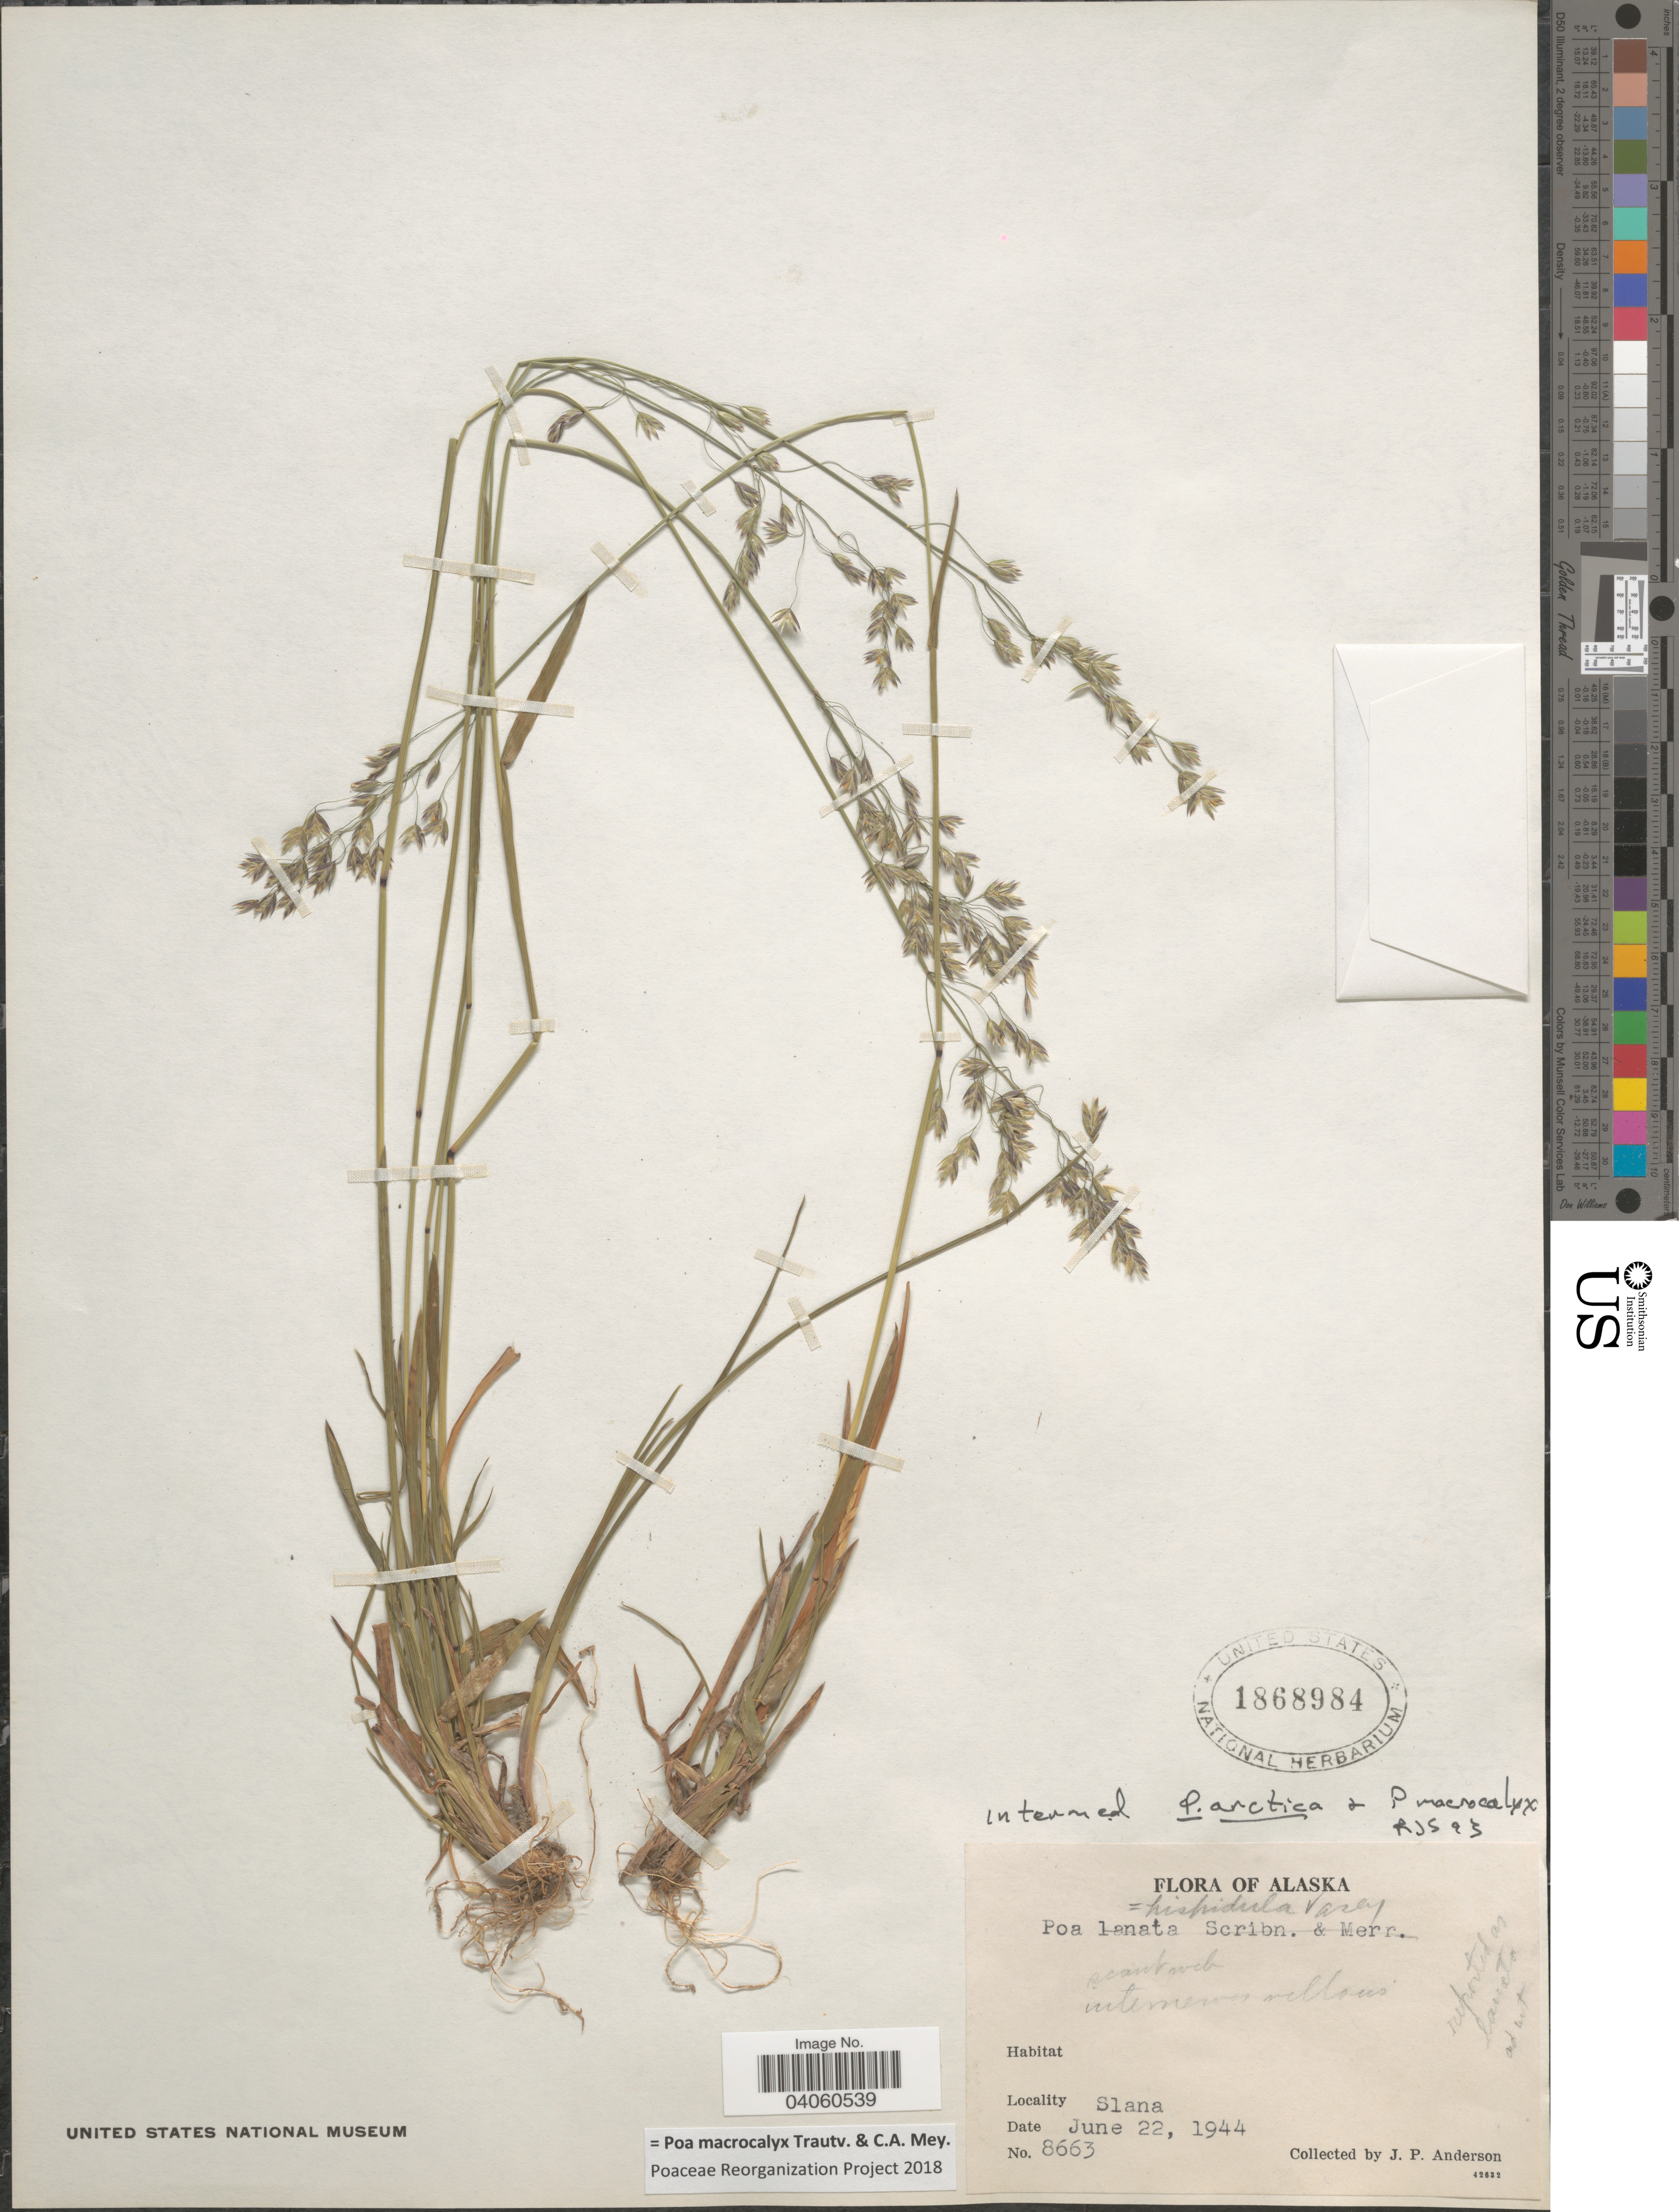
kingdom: Plantae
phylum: Tracheophyta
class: Liliopsida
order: Poales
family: Poaceae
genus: Poa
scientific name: Poa macrocalyx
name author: Trautv. & C.A. Mey.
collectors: J. P. Anderson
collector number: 8663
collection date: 1944-06-22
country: United States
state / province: Alaska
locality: Slana.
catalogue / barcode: US 1868984